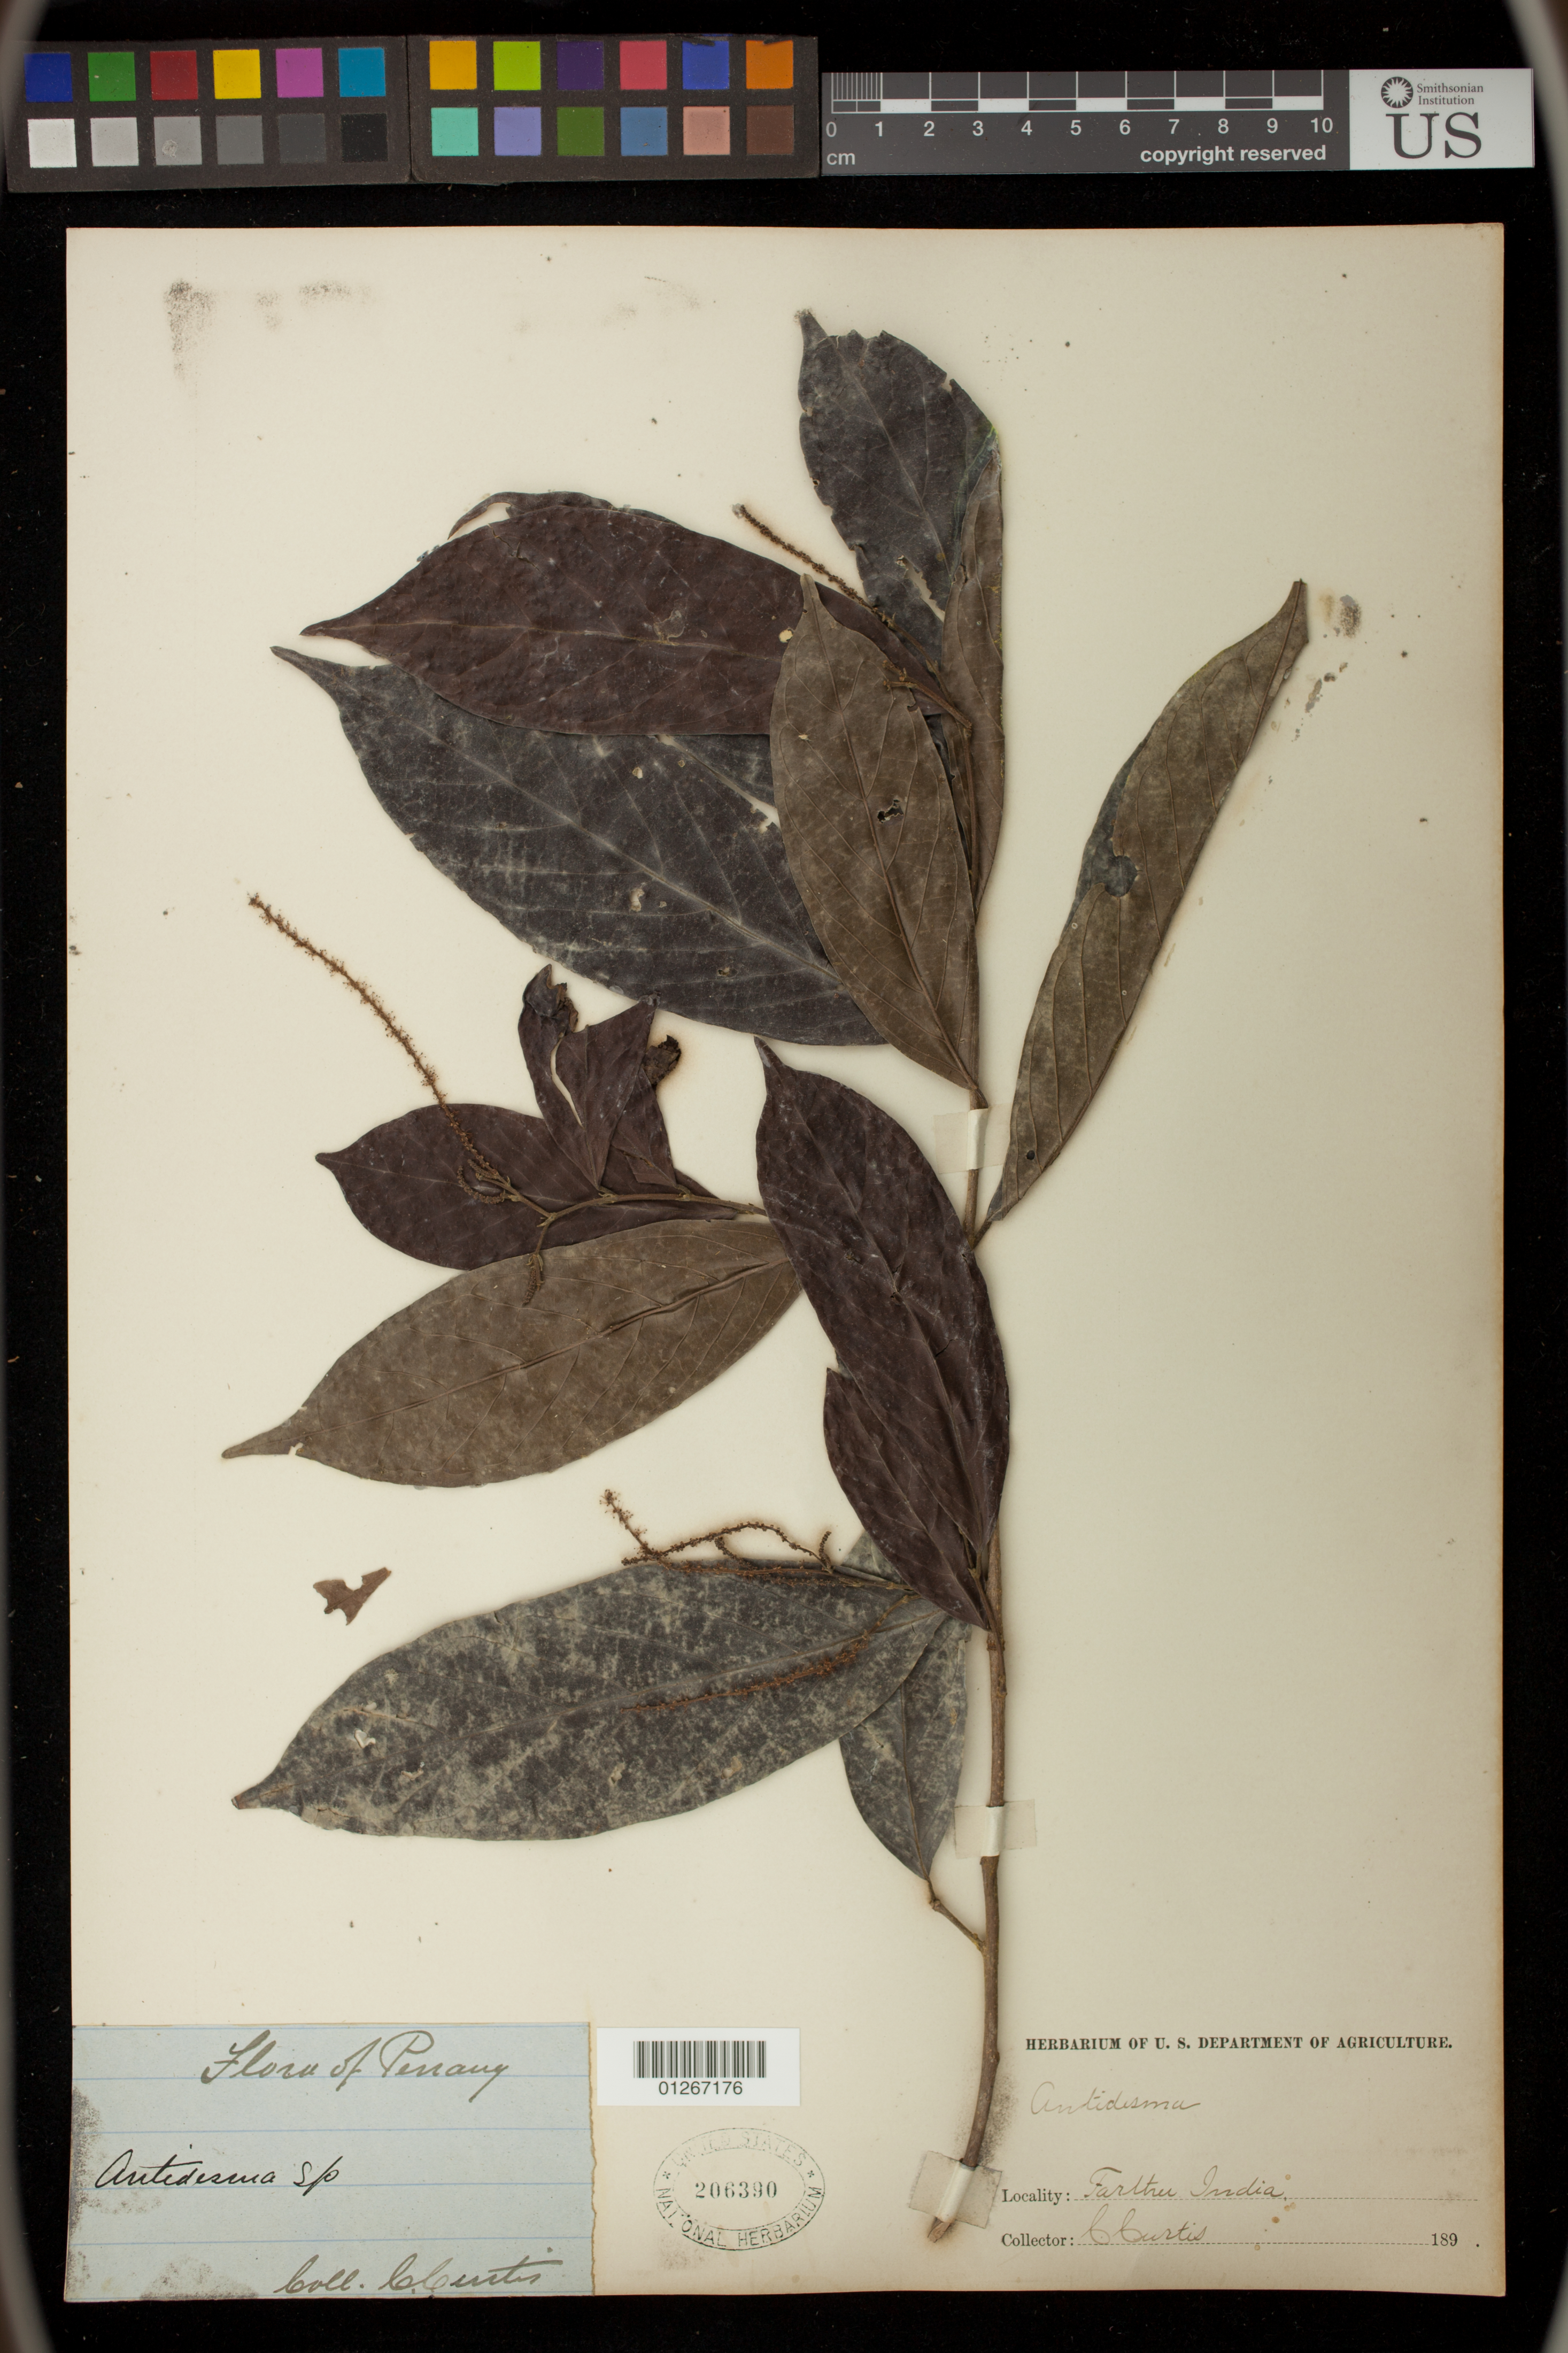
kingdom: Plantae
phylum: Tracheophyta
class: Magnoliopsida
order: Malpighiales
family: Phyllanthaceae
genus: Antidesma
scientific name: Antidesma sp.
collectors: C. Curtis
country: Malaysia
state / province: Pinang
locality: Farther India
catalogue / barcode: US 206390